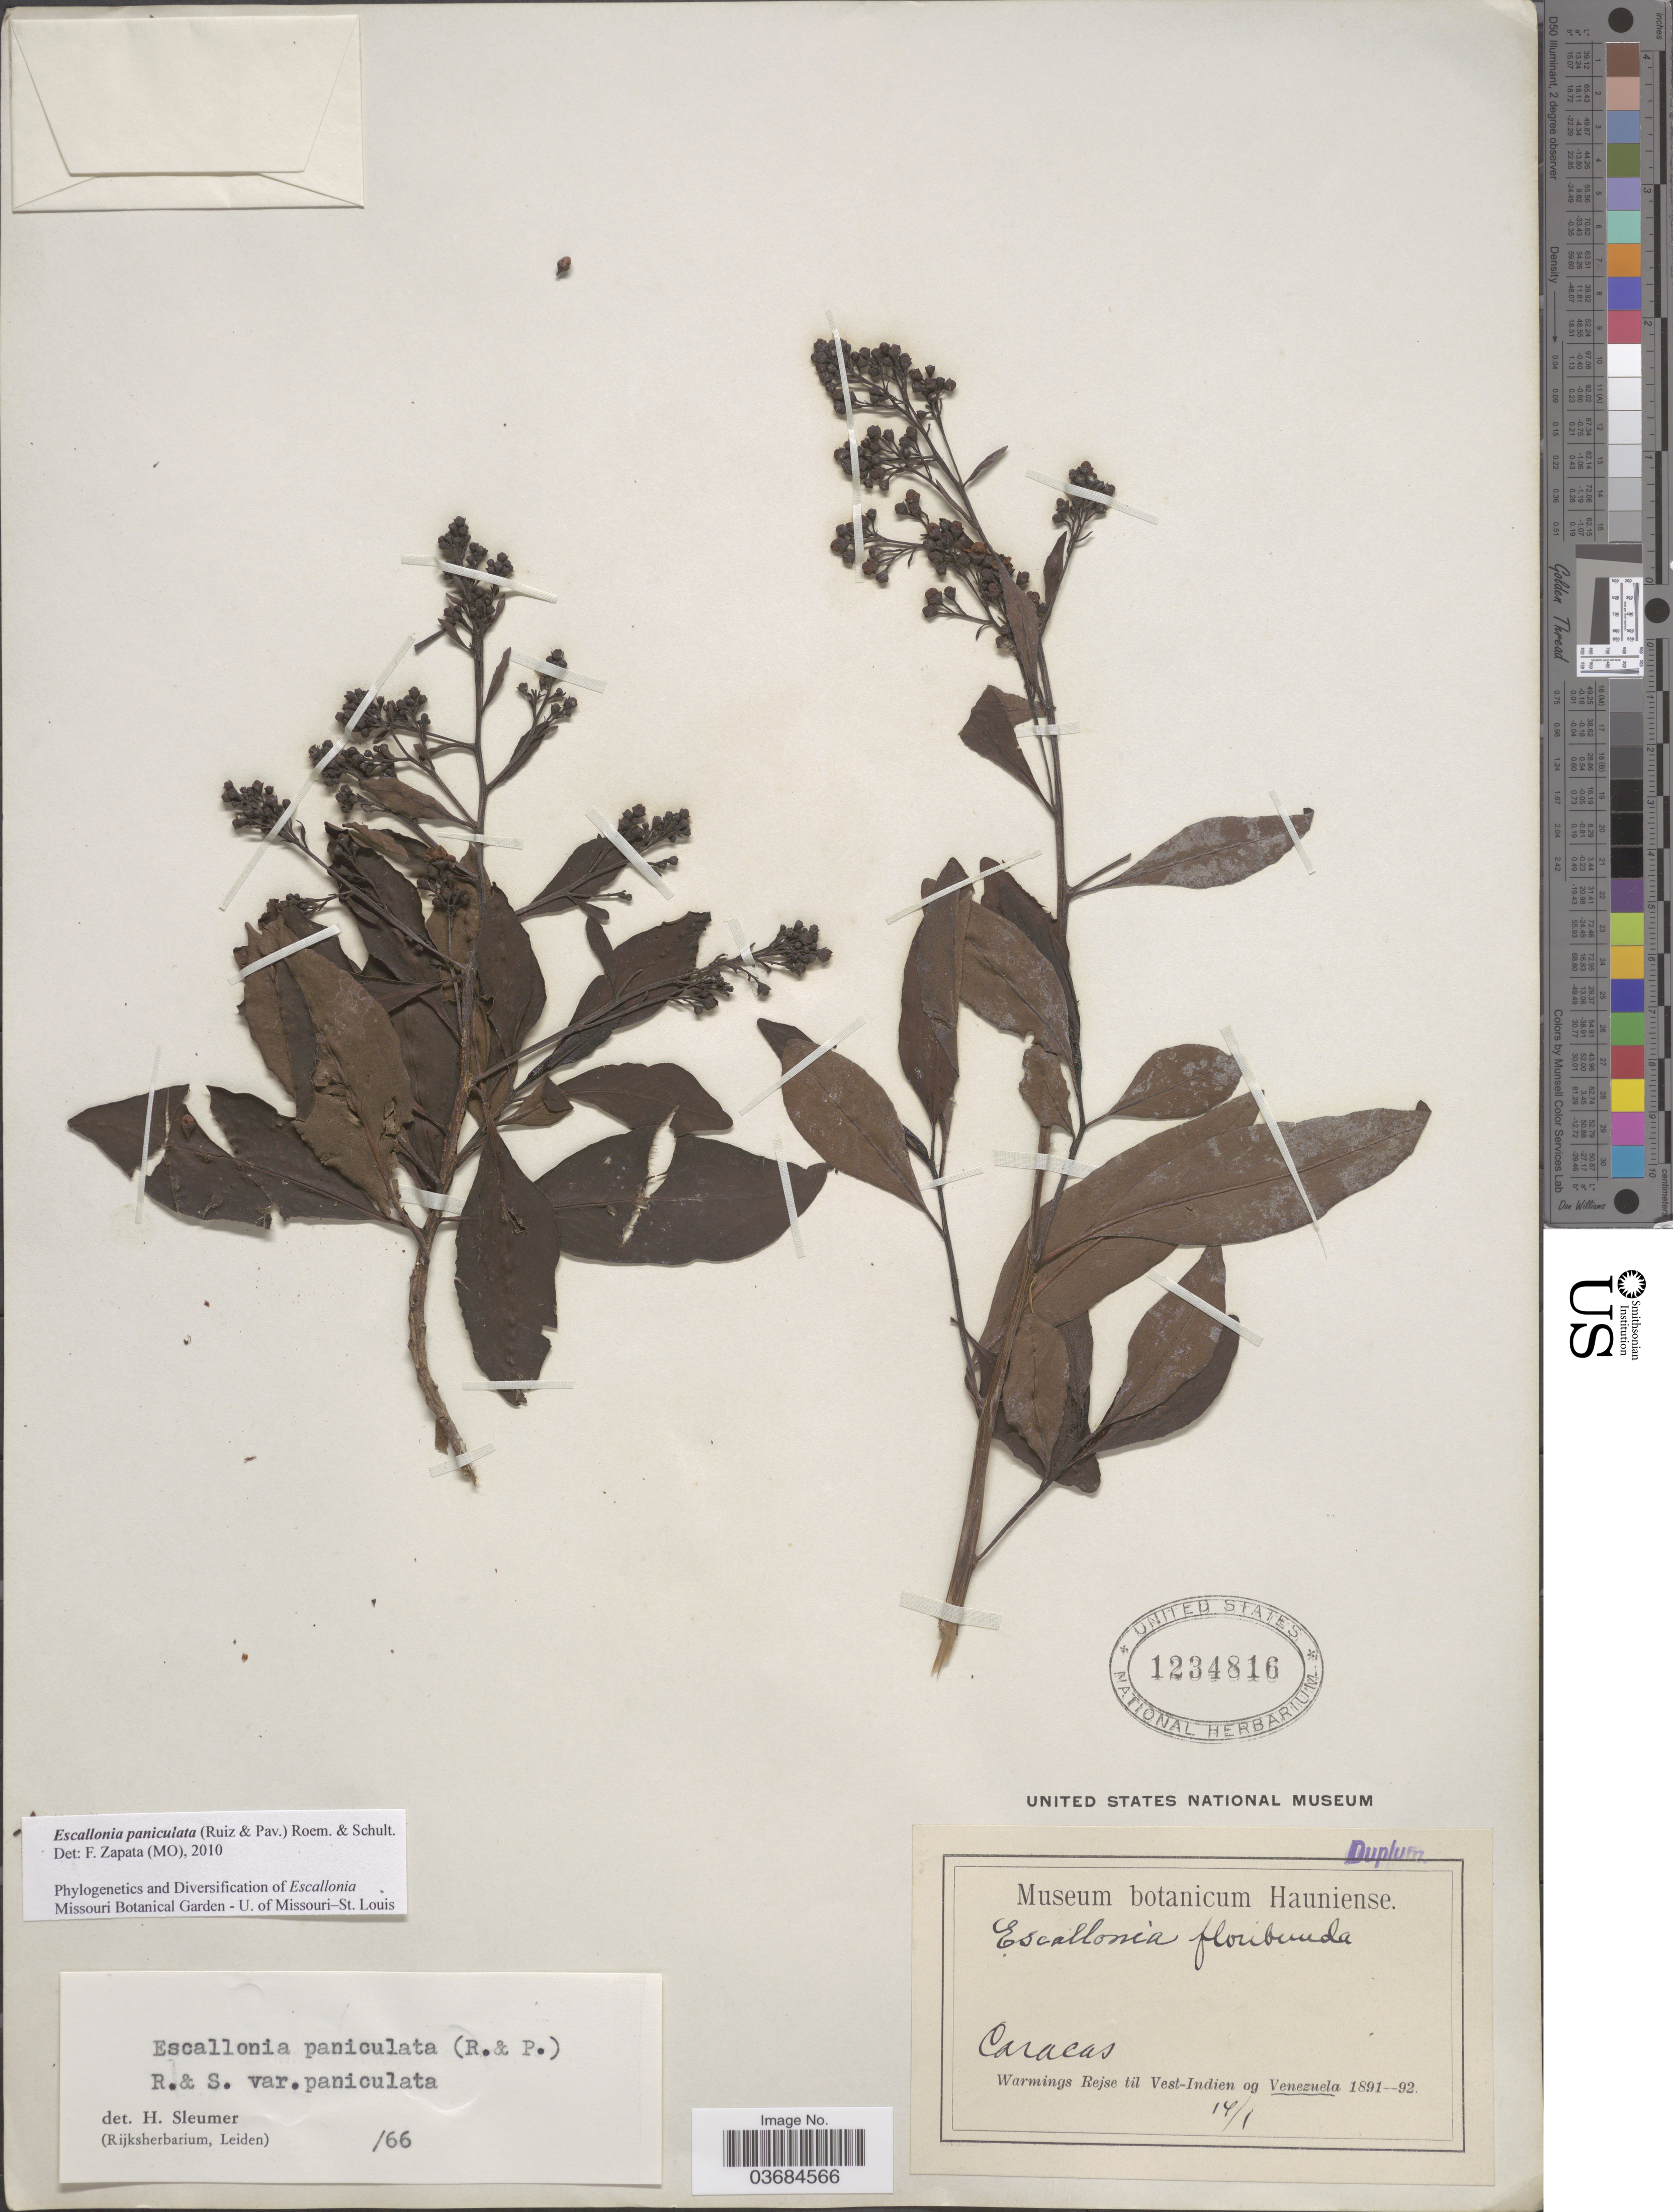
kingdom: Plantae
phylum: Tracheophyta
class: Magnoliopsida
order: Escalloniales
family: Escalloniaceae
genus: Escallonia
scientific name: Escallonia paniculata var. paniculata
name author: (Ruiz & Pav.) Roem. & Schult.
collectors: -. Warmings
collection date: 1891-01-14/1892-01-14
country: Venezuela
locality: Caracas. Rejse til Vest-Indien og Venezuela 1891-92.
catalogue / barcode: US 1234816